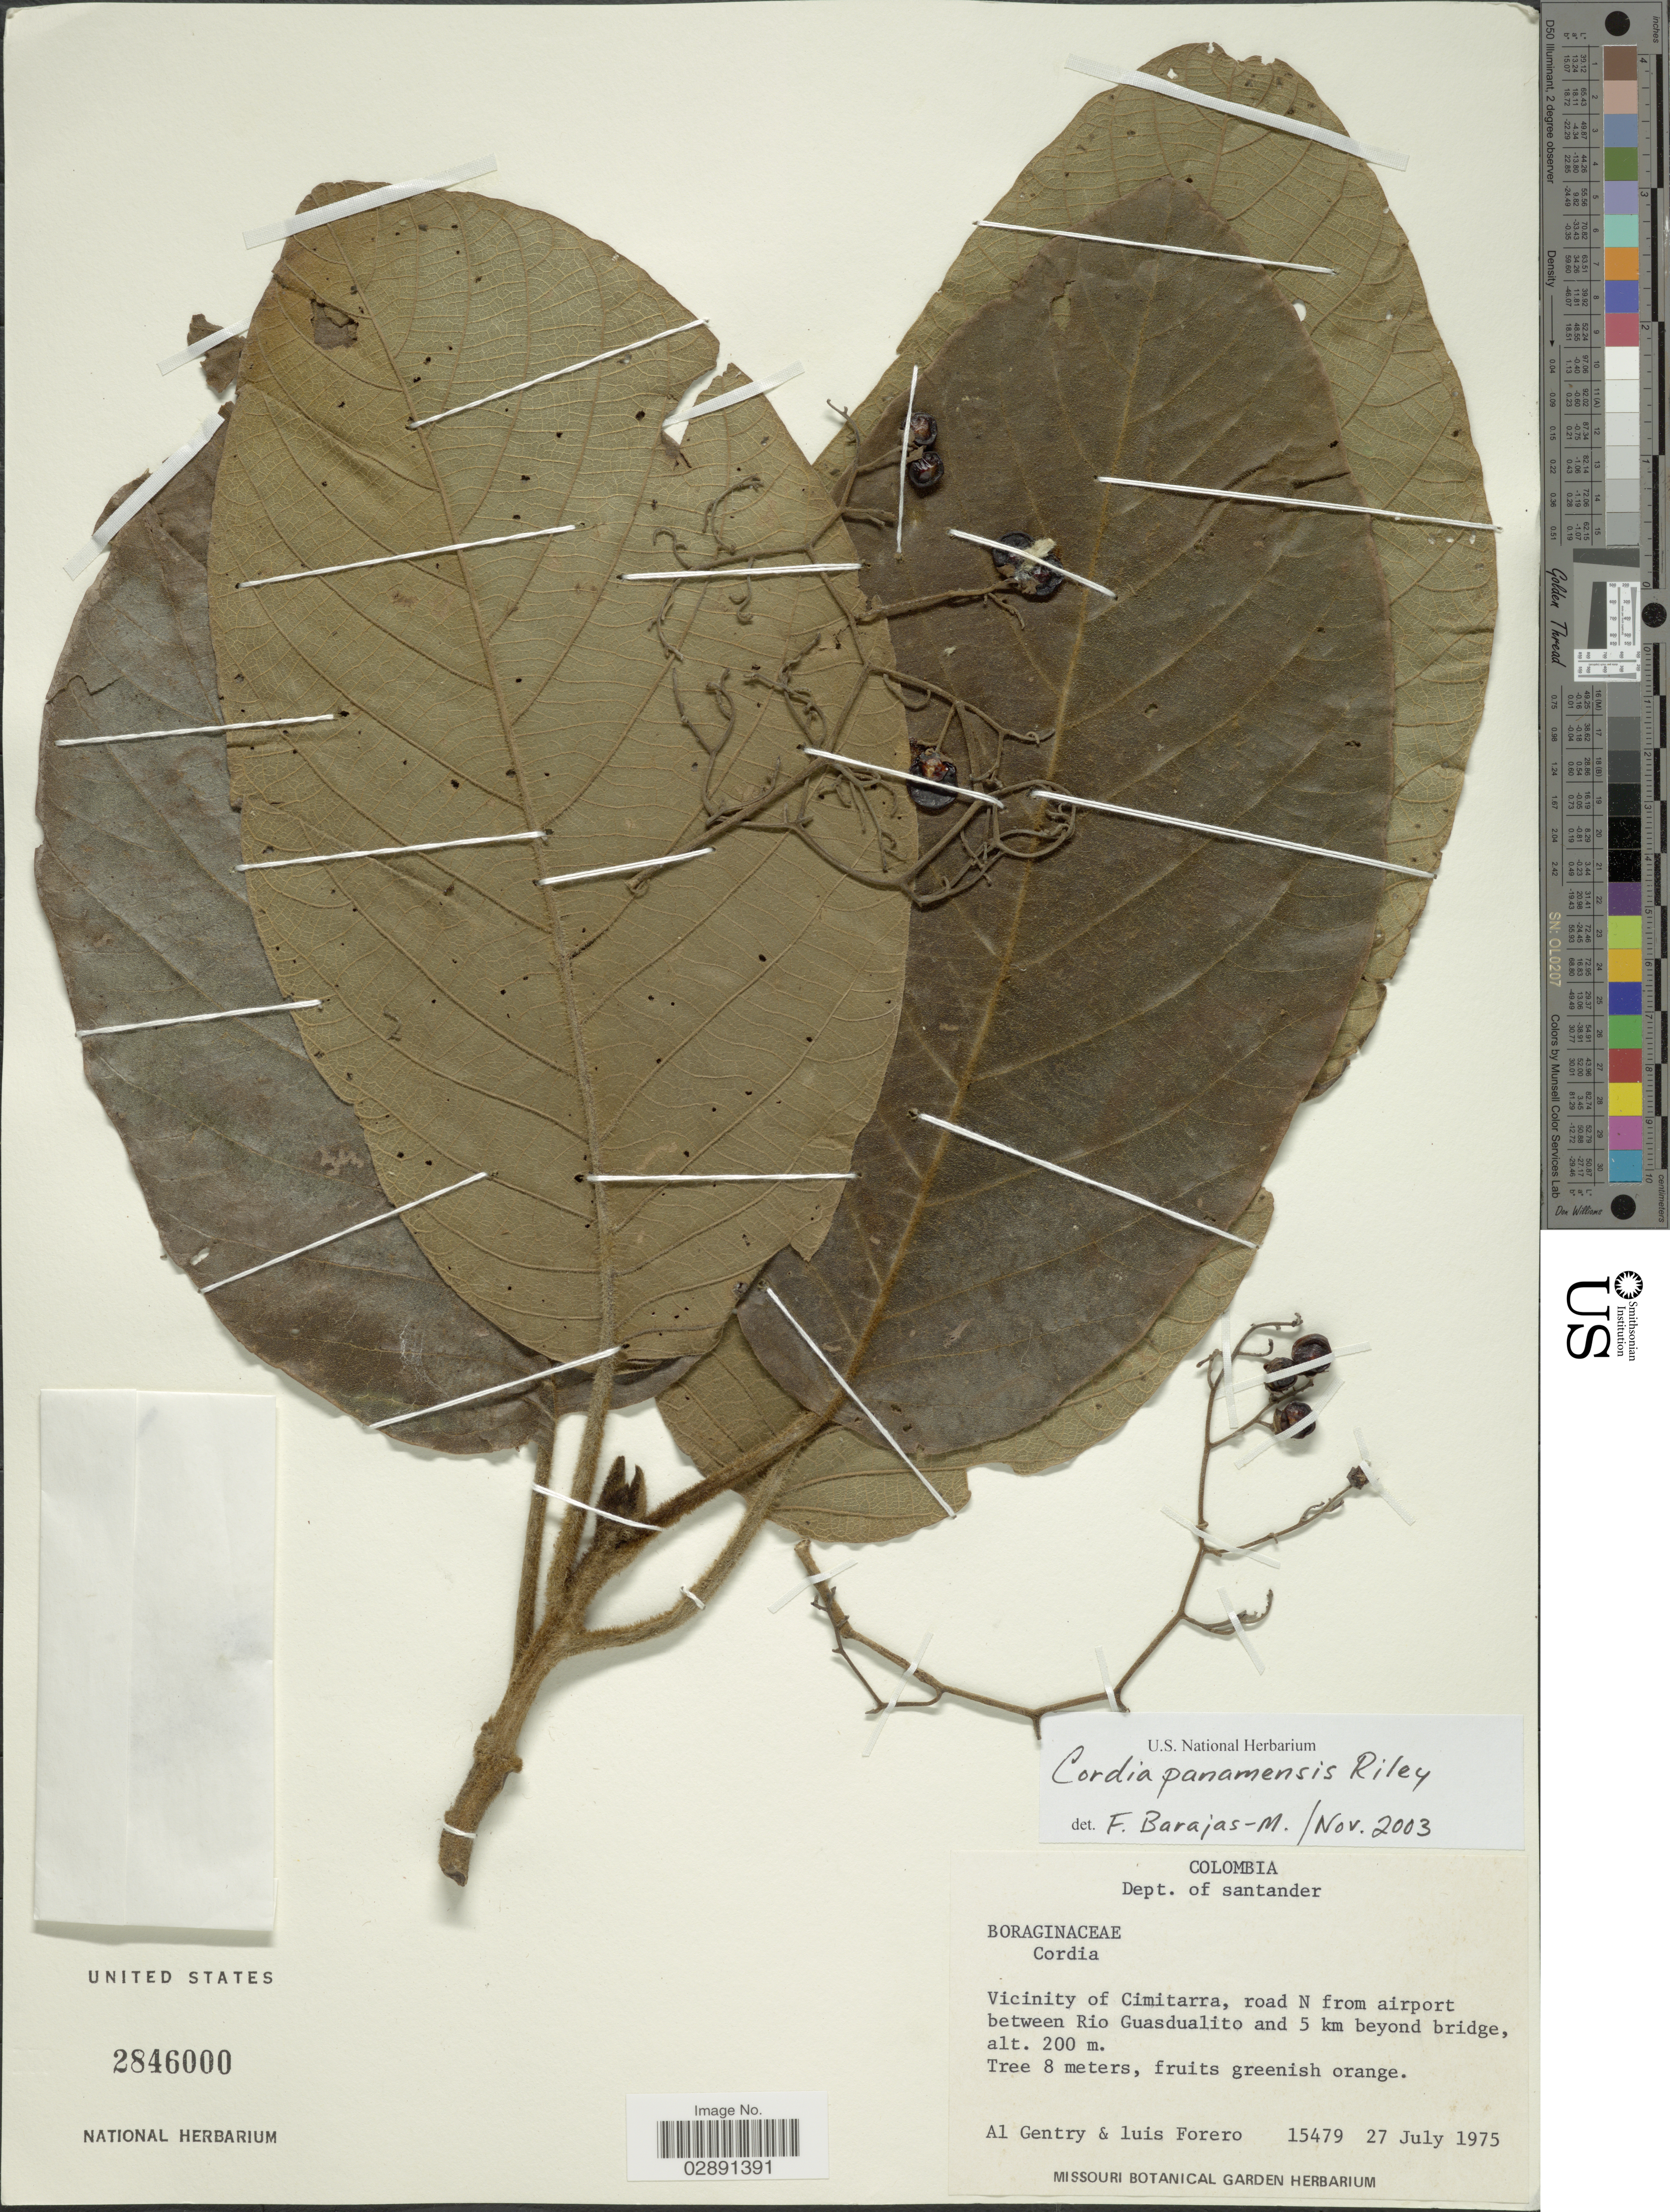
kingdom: Plantae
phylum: Tracheophyta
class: Magnoliopsida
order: Boraginales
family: Cordiaceae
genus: Cordia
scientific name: Cordia panamensis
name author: L. Riley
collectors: A. H. Gentry & L. Forero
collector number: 15479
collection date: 1975-07-27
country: Colombia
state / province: Santander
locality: Dept. of Santander. Vicinity of Cimitarra, road N from airport between Rio Guasdualito and 5 km beyond bridge.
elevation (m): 200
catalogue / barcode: US 2846000